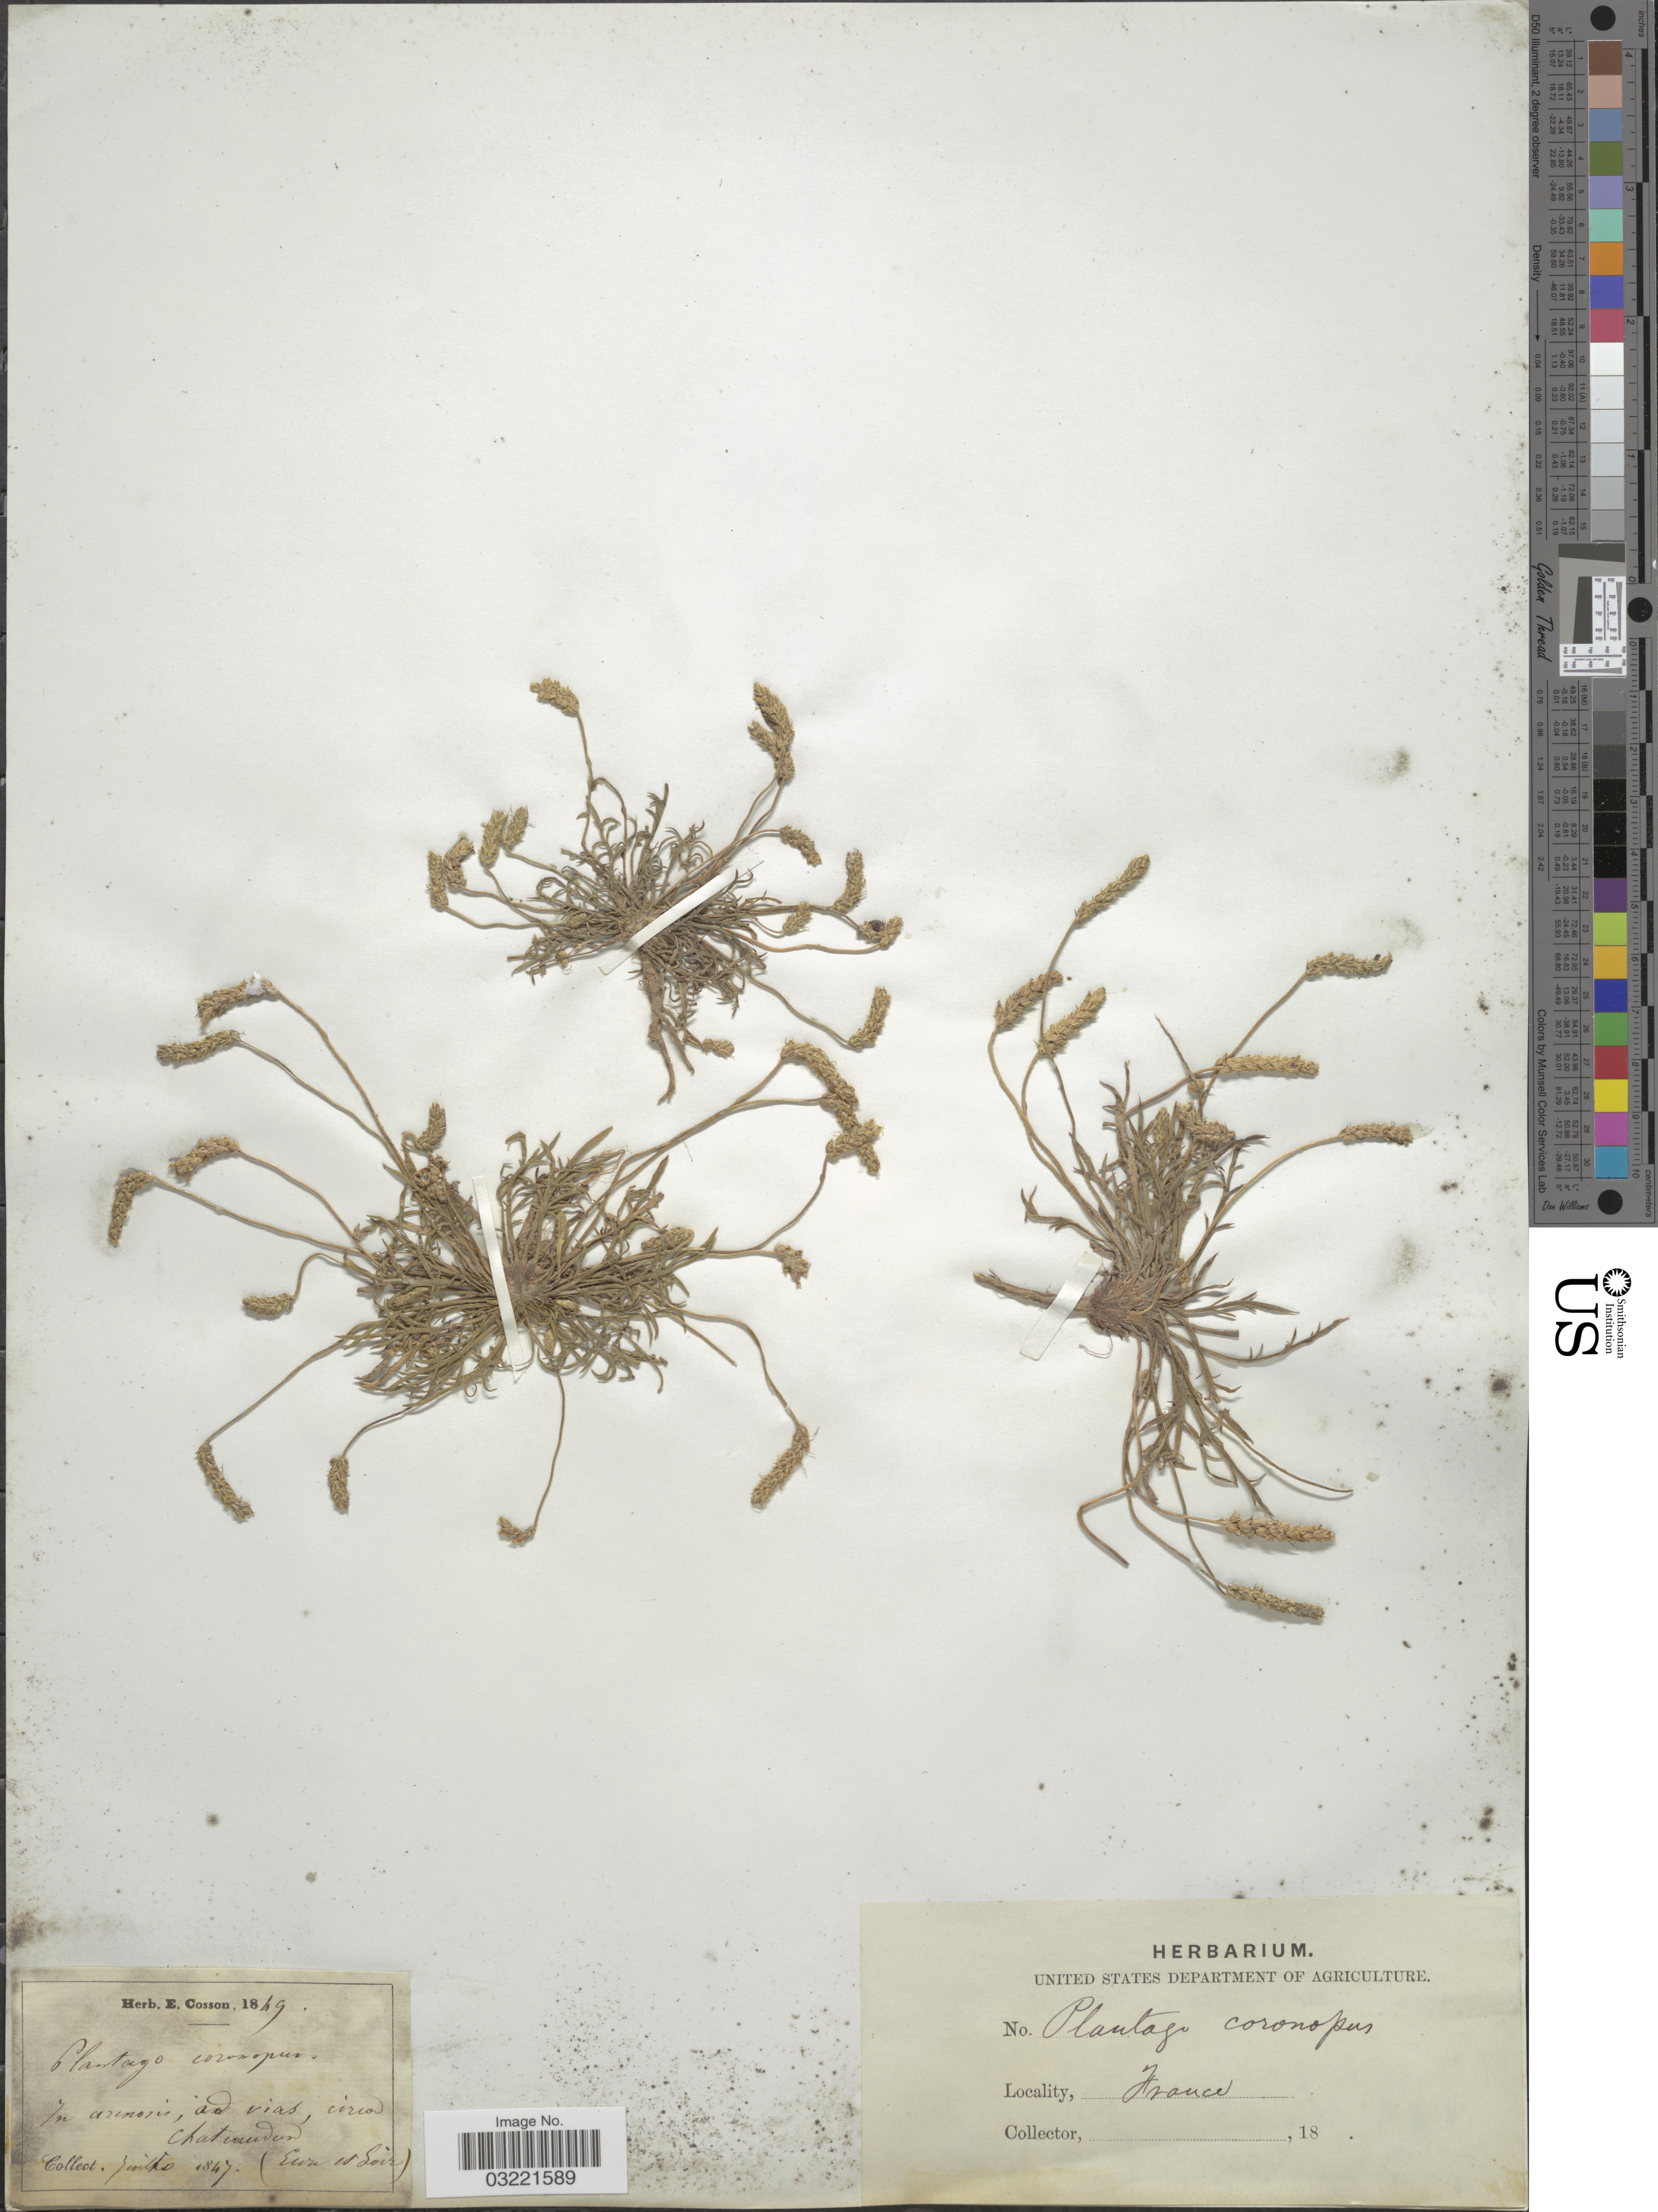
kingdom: Plantae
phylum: Tracheophyta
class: Magnoliopsida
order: Lamiales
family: Plantaginaceae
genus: Plantago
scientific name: Plantago coronopus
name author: L.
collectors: ex herb. Cosson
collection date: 1847-07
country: France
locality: Circa Chatcourdes. (Eure et Soir).